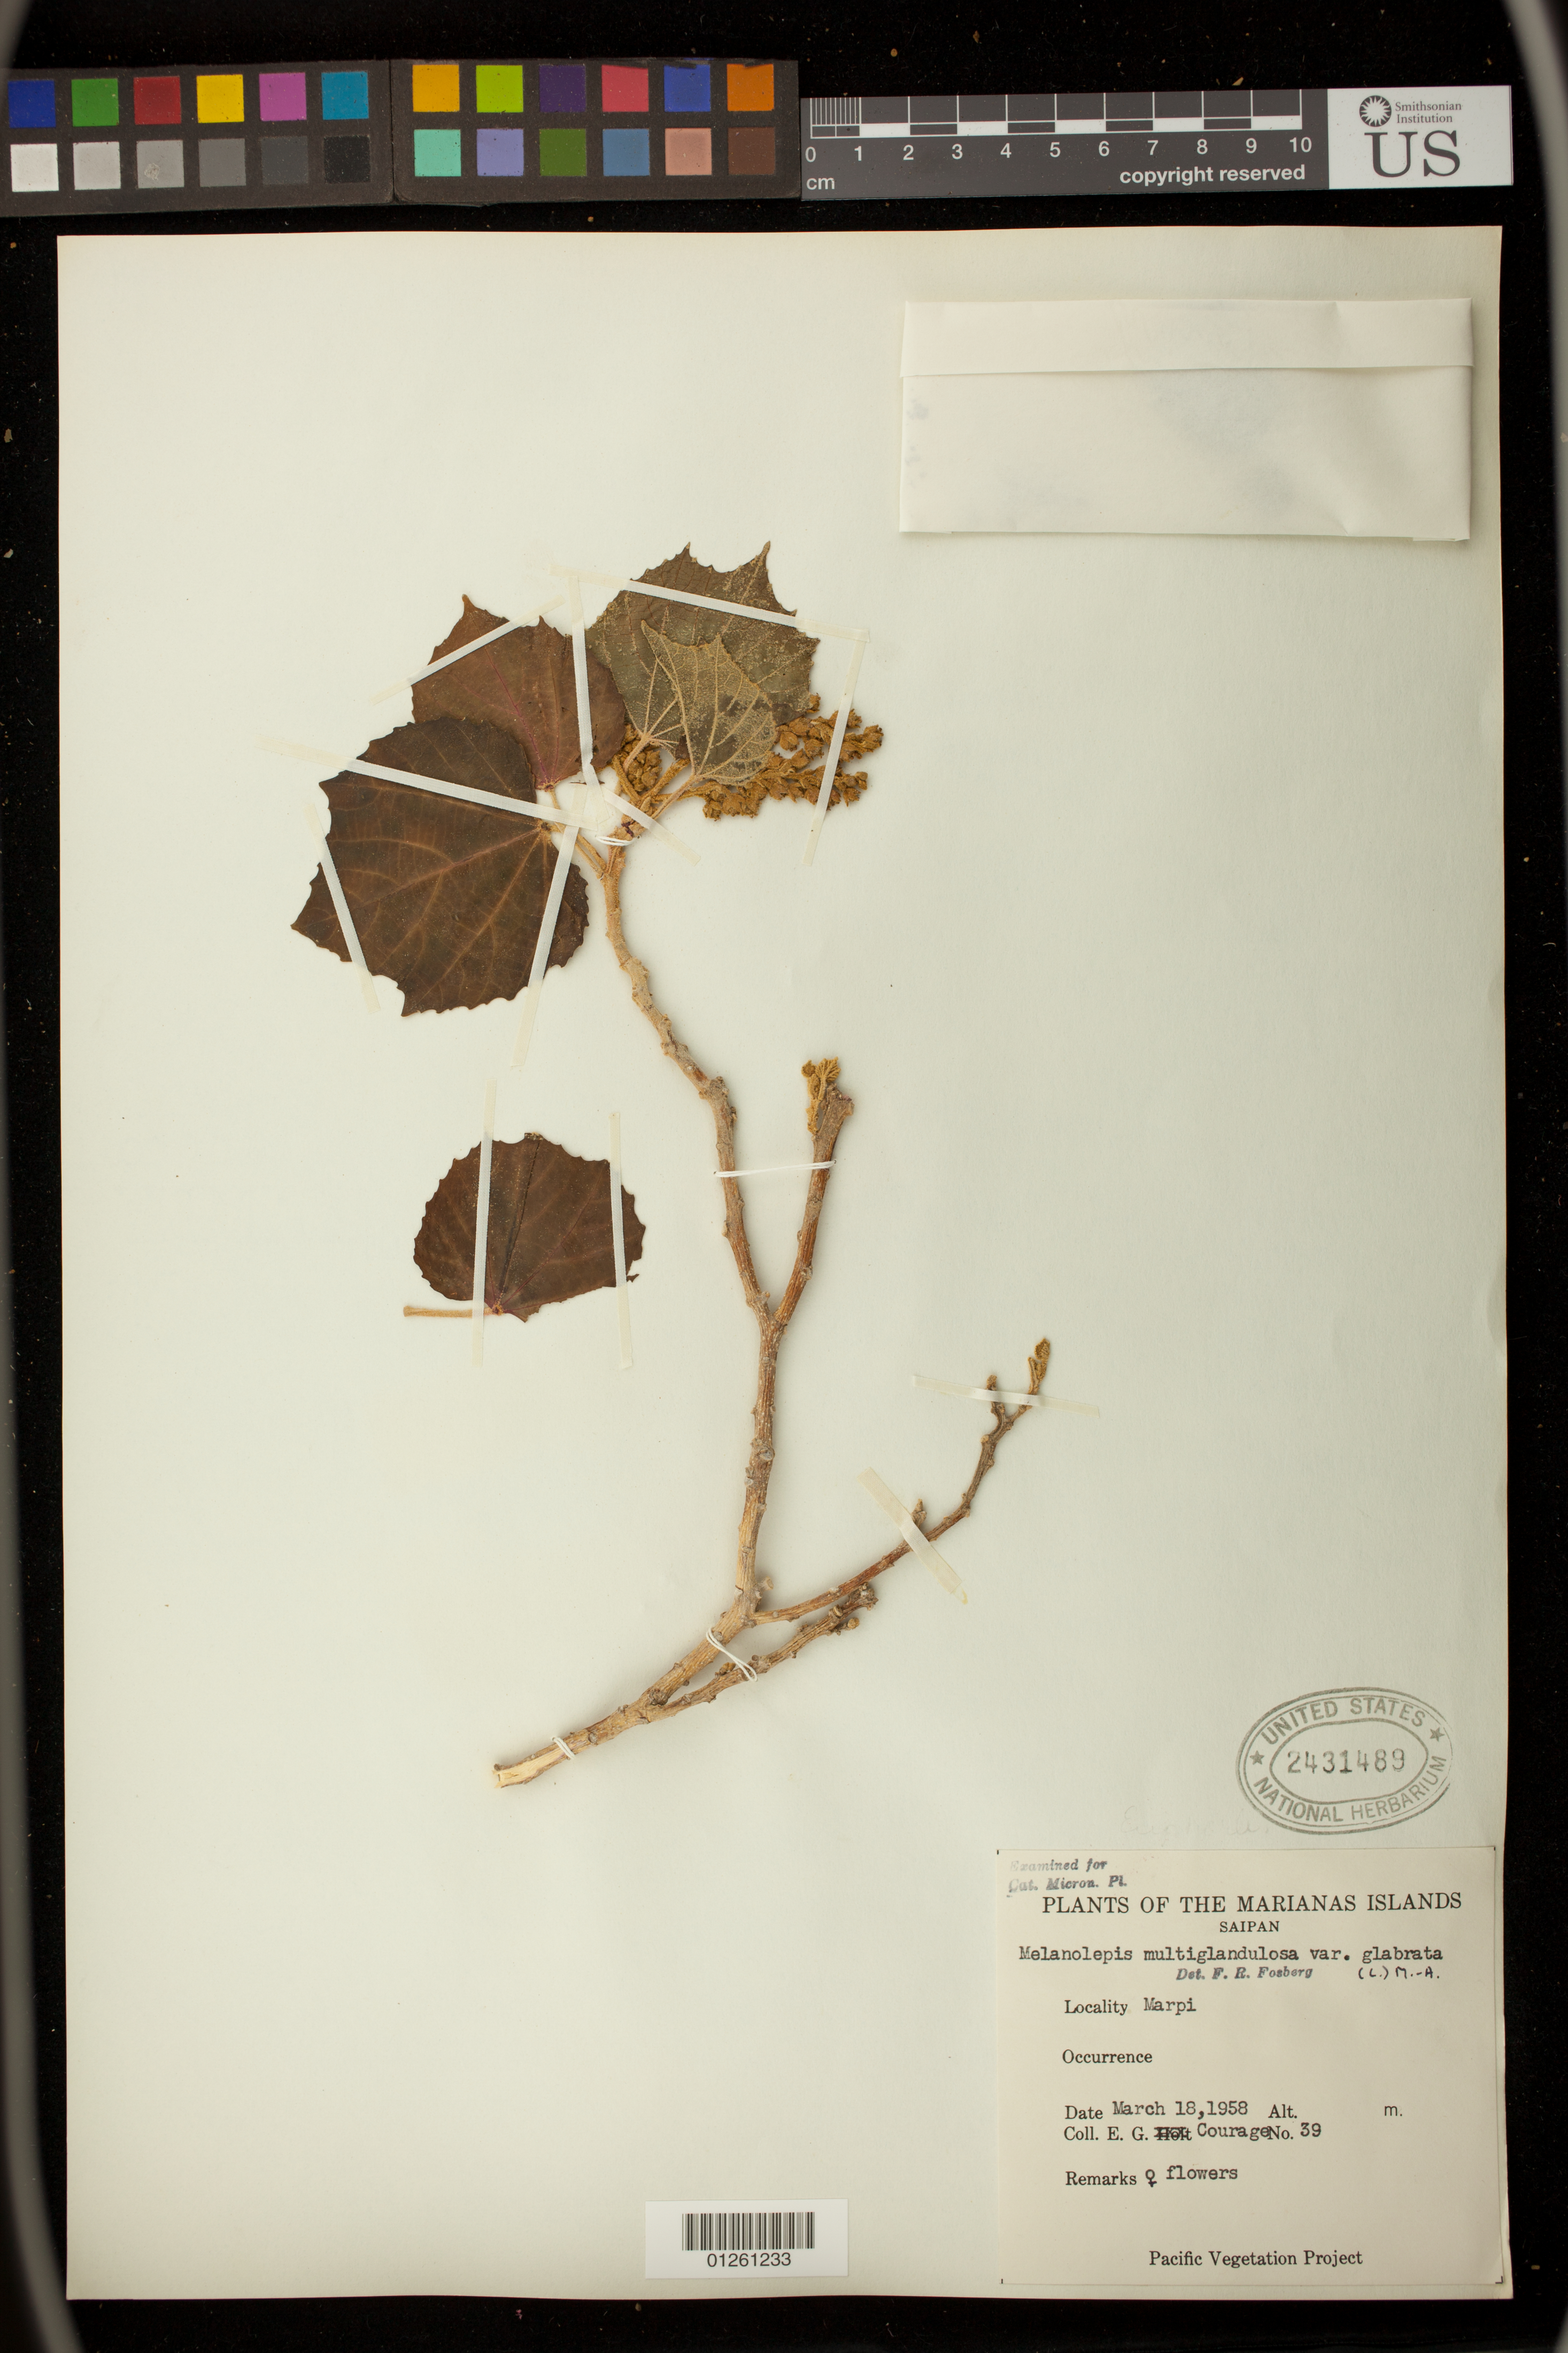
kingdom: Plantae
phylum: Tracheophyta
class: Magnoliopsida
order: Malpighiales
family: Euphorbiaceae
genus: Melanolepis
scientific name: Melanolepis multiglandulosa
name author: (Reinw. ex Blume) Rchb. f. & Zoll.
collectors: E. Courage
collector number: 39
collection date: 1958-03-18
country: Northern Mariana Islands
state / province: Saipan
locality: Marpi.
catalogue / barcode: US 2431489